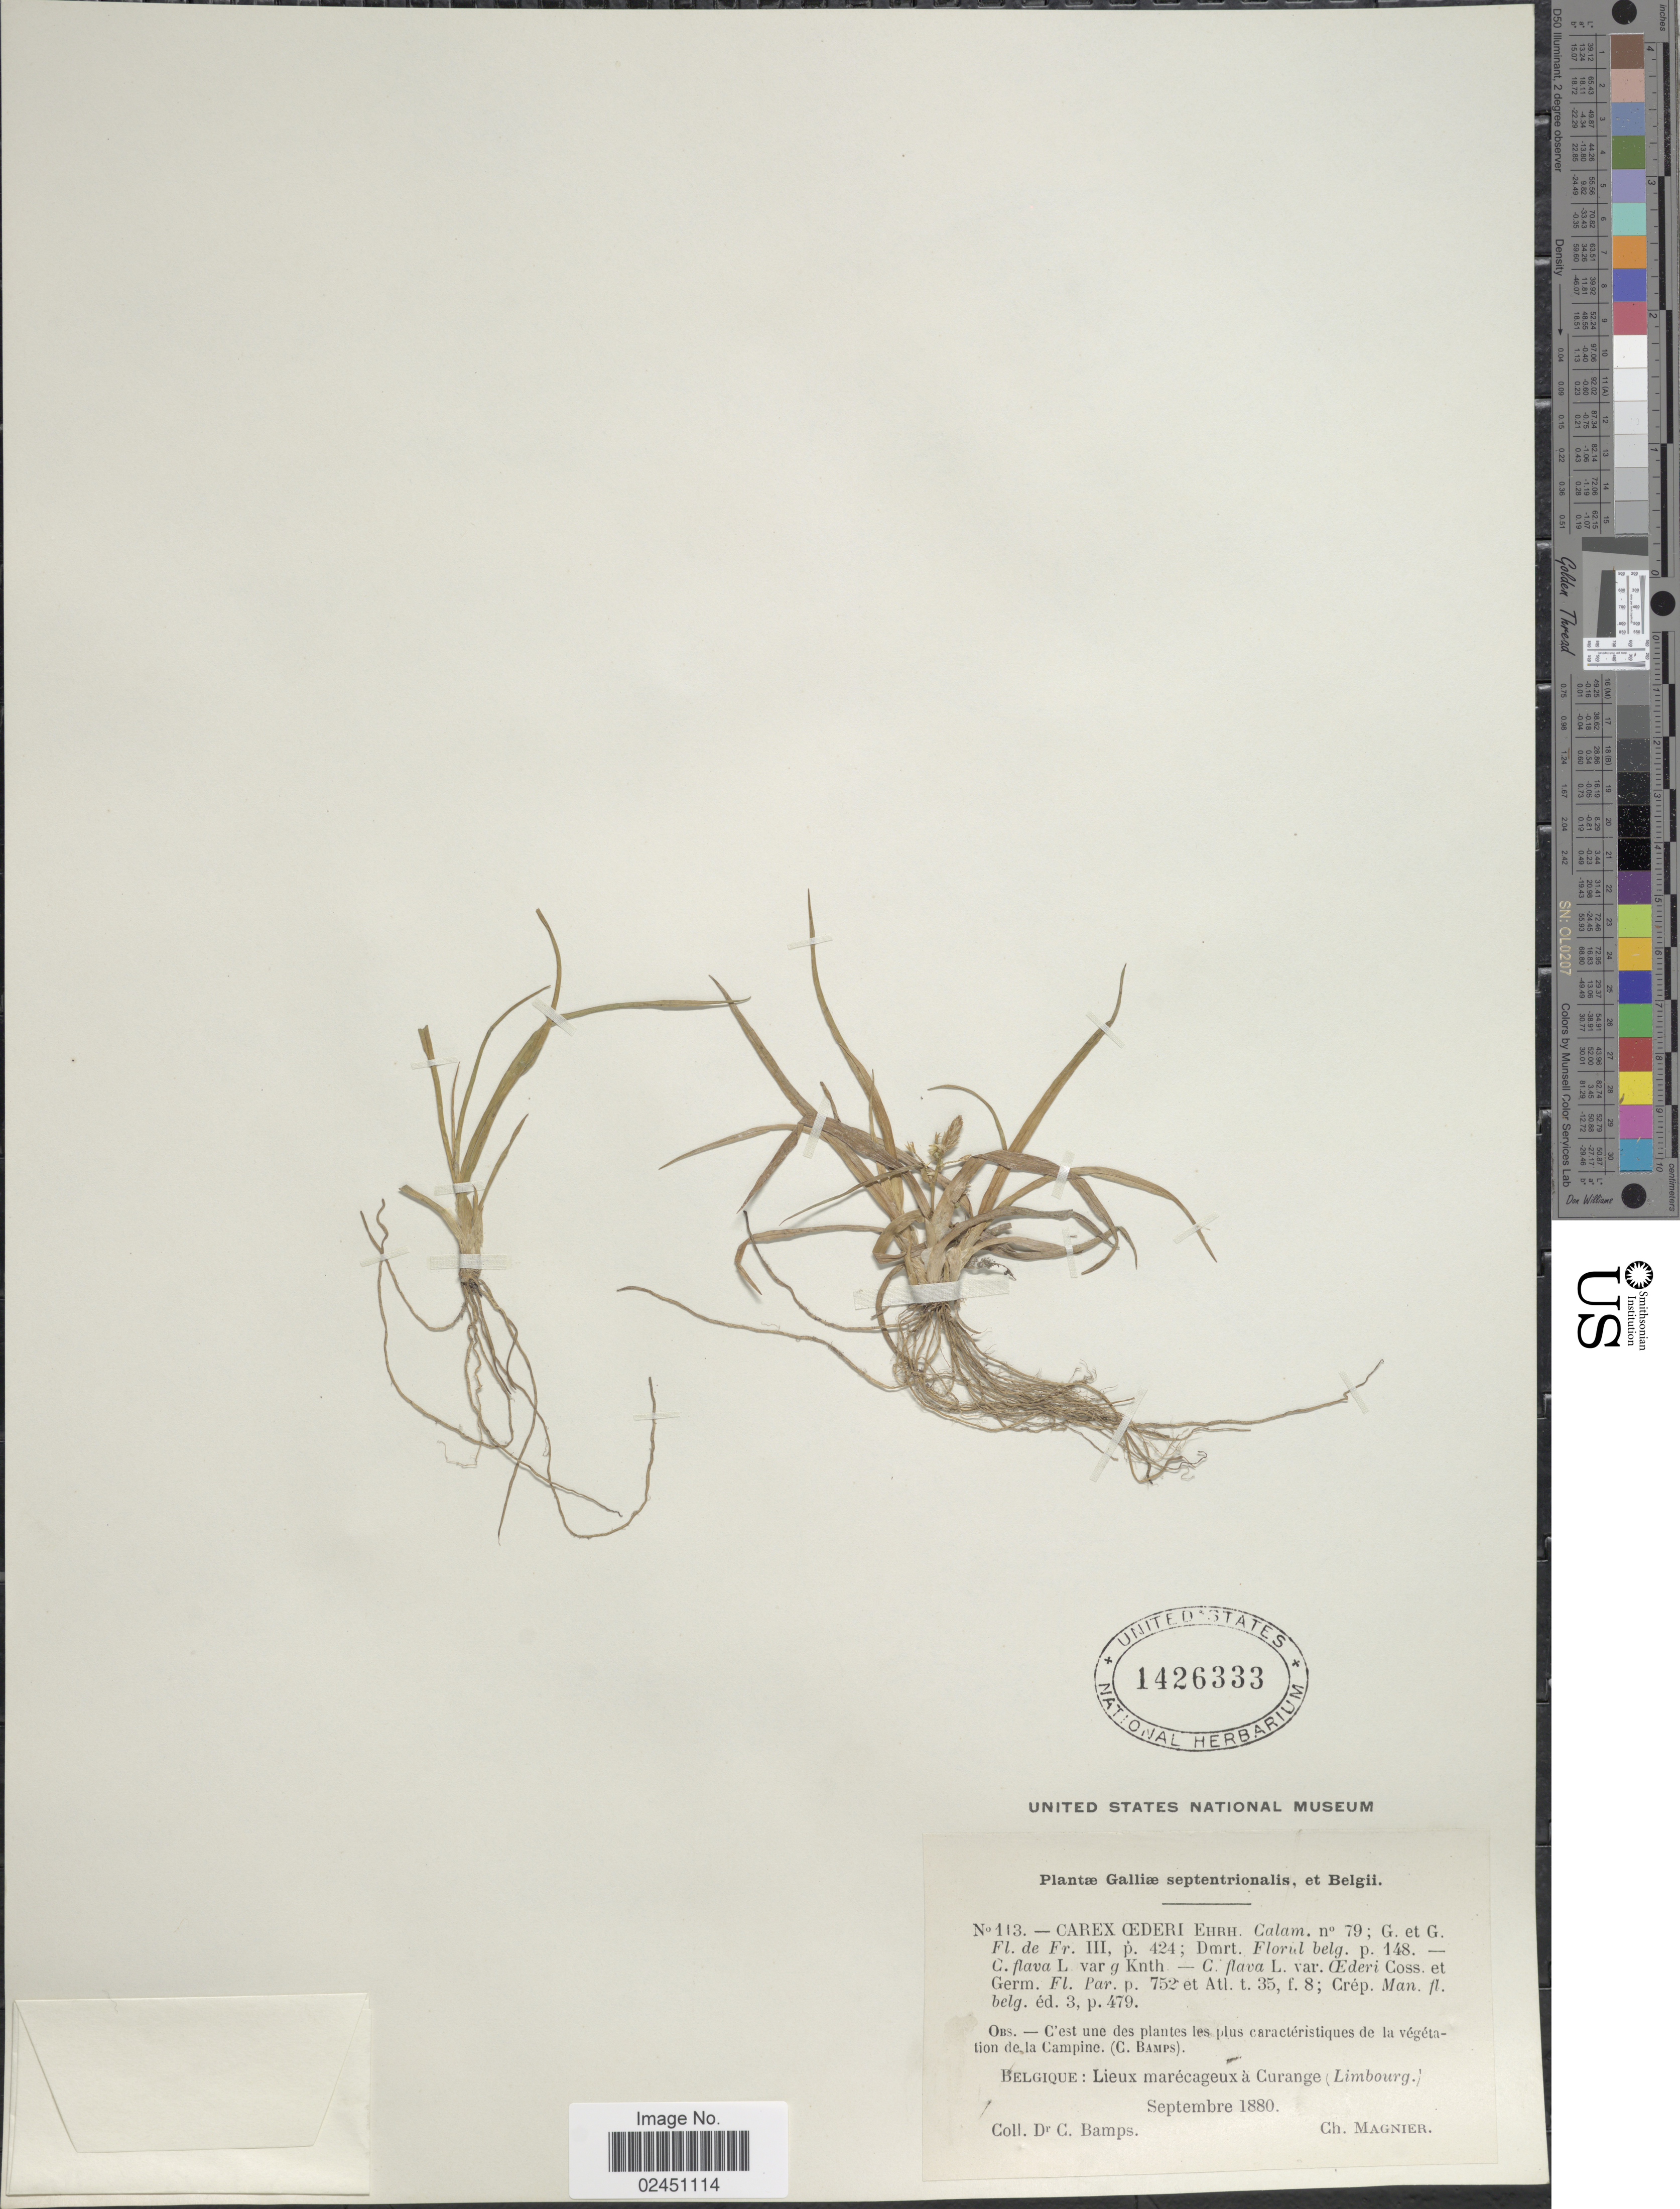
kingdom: Plantae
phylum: Tracheophyta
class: Liliopsida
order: Poales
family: Cyperaceae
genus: Carex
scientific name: Carex oederi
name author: Retz.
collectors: C. Bamps & C. Magnier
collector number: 113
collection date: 1880-09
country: Belgium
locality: Lieux marecageux a Curange (Limbourg)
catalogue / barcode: US 1426333